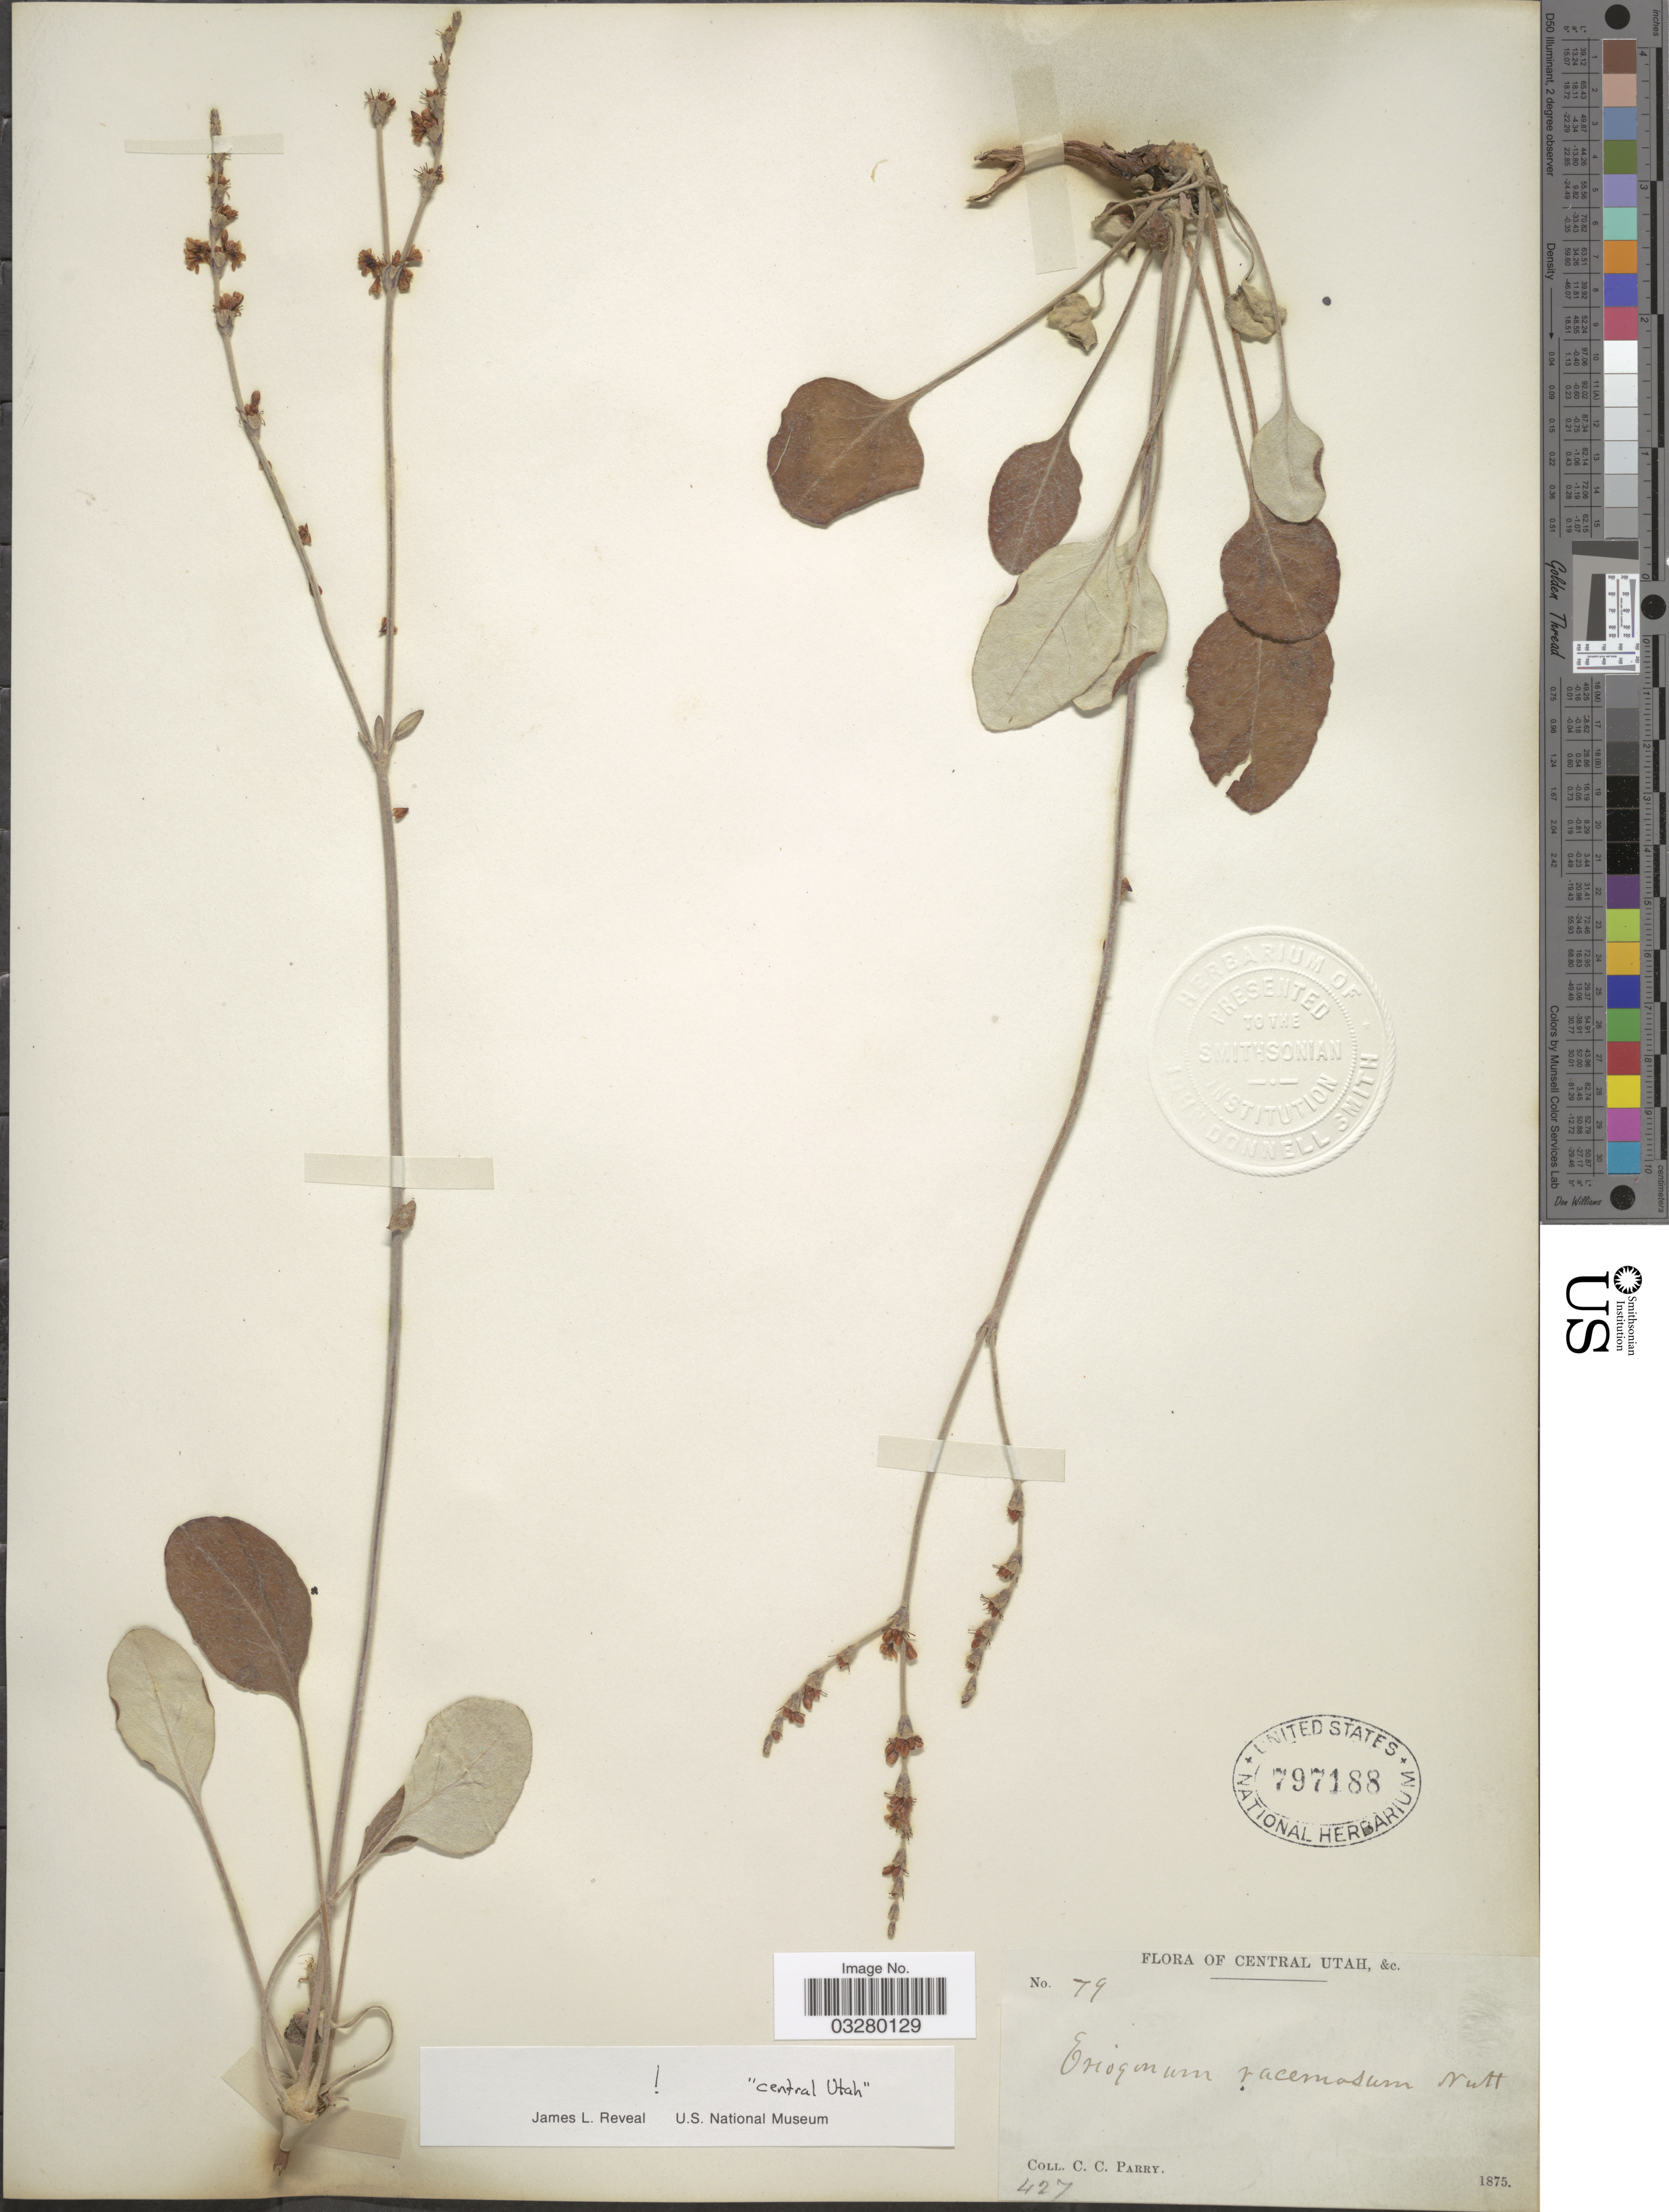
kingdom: Plantae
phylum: Tracheophyta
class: Magnoliopsida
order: Caryophyllales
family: Polygonaceae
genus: Eriogonum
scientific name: Eriogonum racemosum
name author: Nutt.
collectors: C. C. Parry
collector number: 79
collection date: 1875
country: United States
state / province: Utah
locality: Central Utah.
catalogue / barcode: US 797188